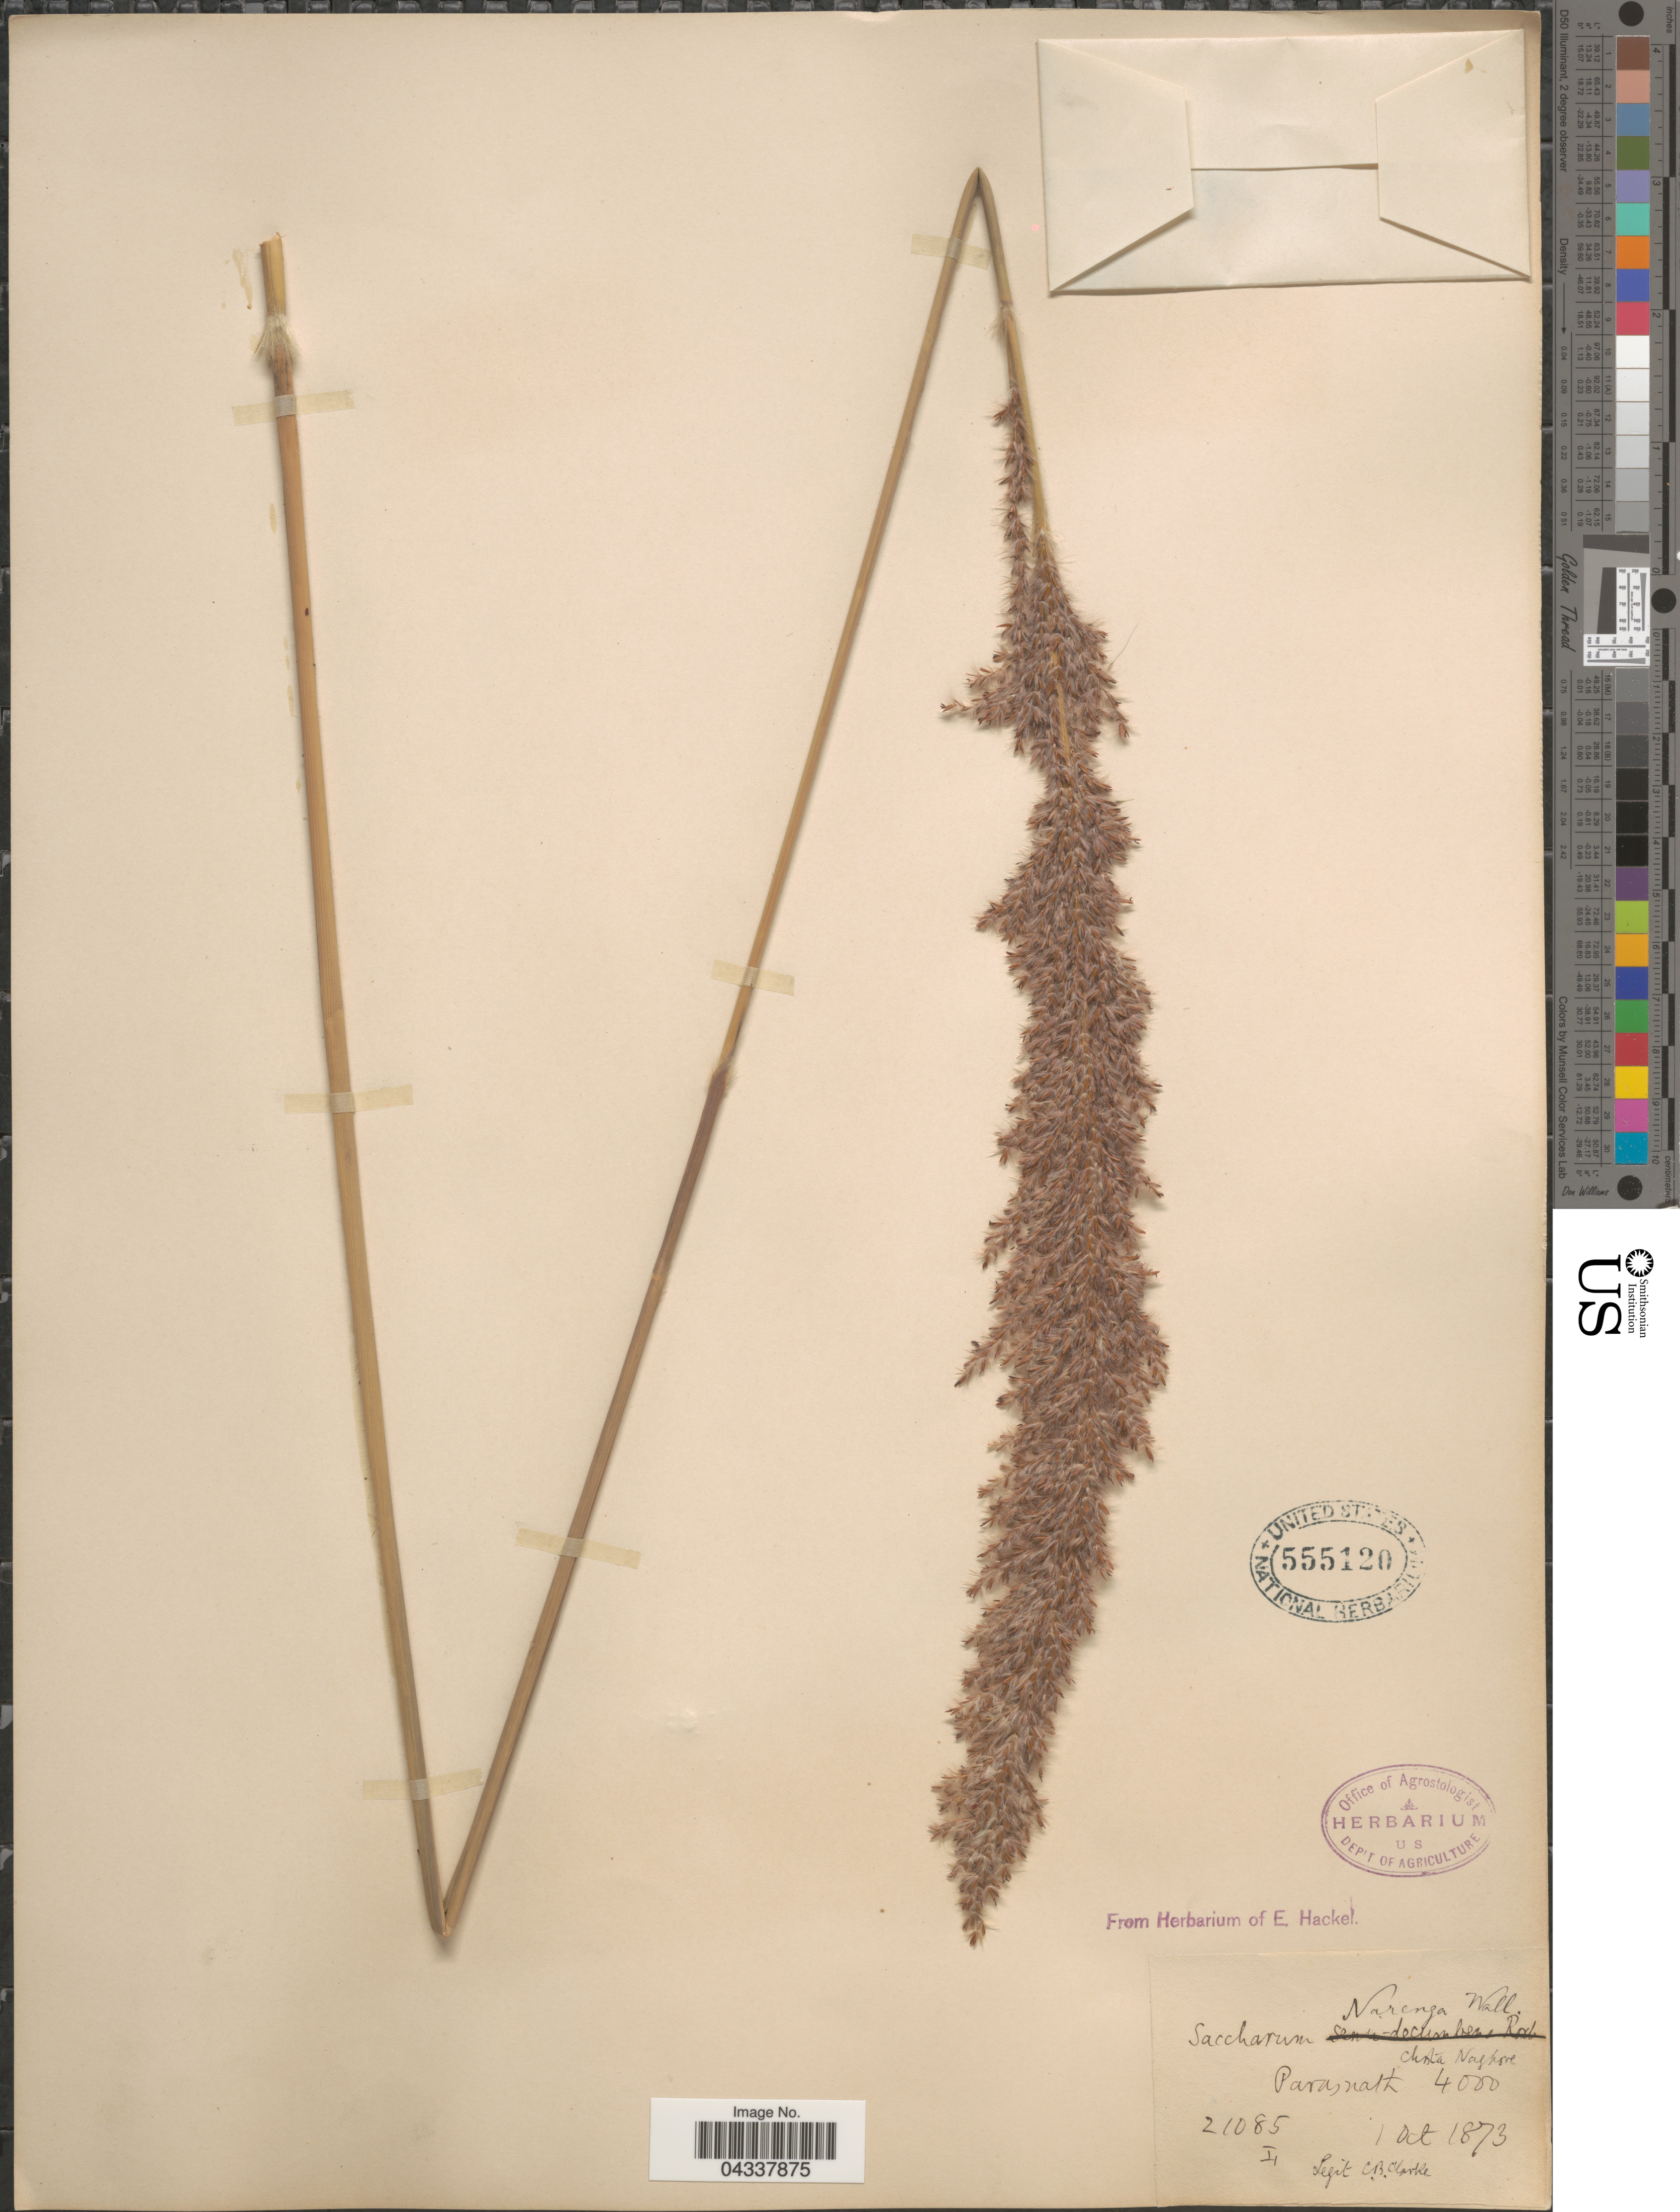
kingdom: Plantae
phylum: Tracheophyta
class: Liliopsida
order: Poales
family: Poaceae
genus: Narenga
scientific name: Narenga porphyrocoma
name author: (Hance) Bor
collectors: C. B. Clarke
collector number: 21085II*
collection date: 1873-10-01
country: India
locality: Parasnath Chota Nagpore.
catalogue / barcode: US 555120